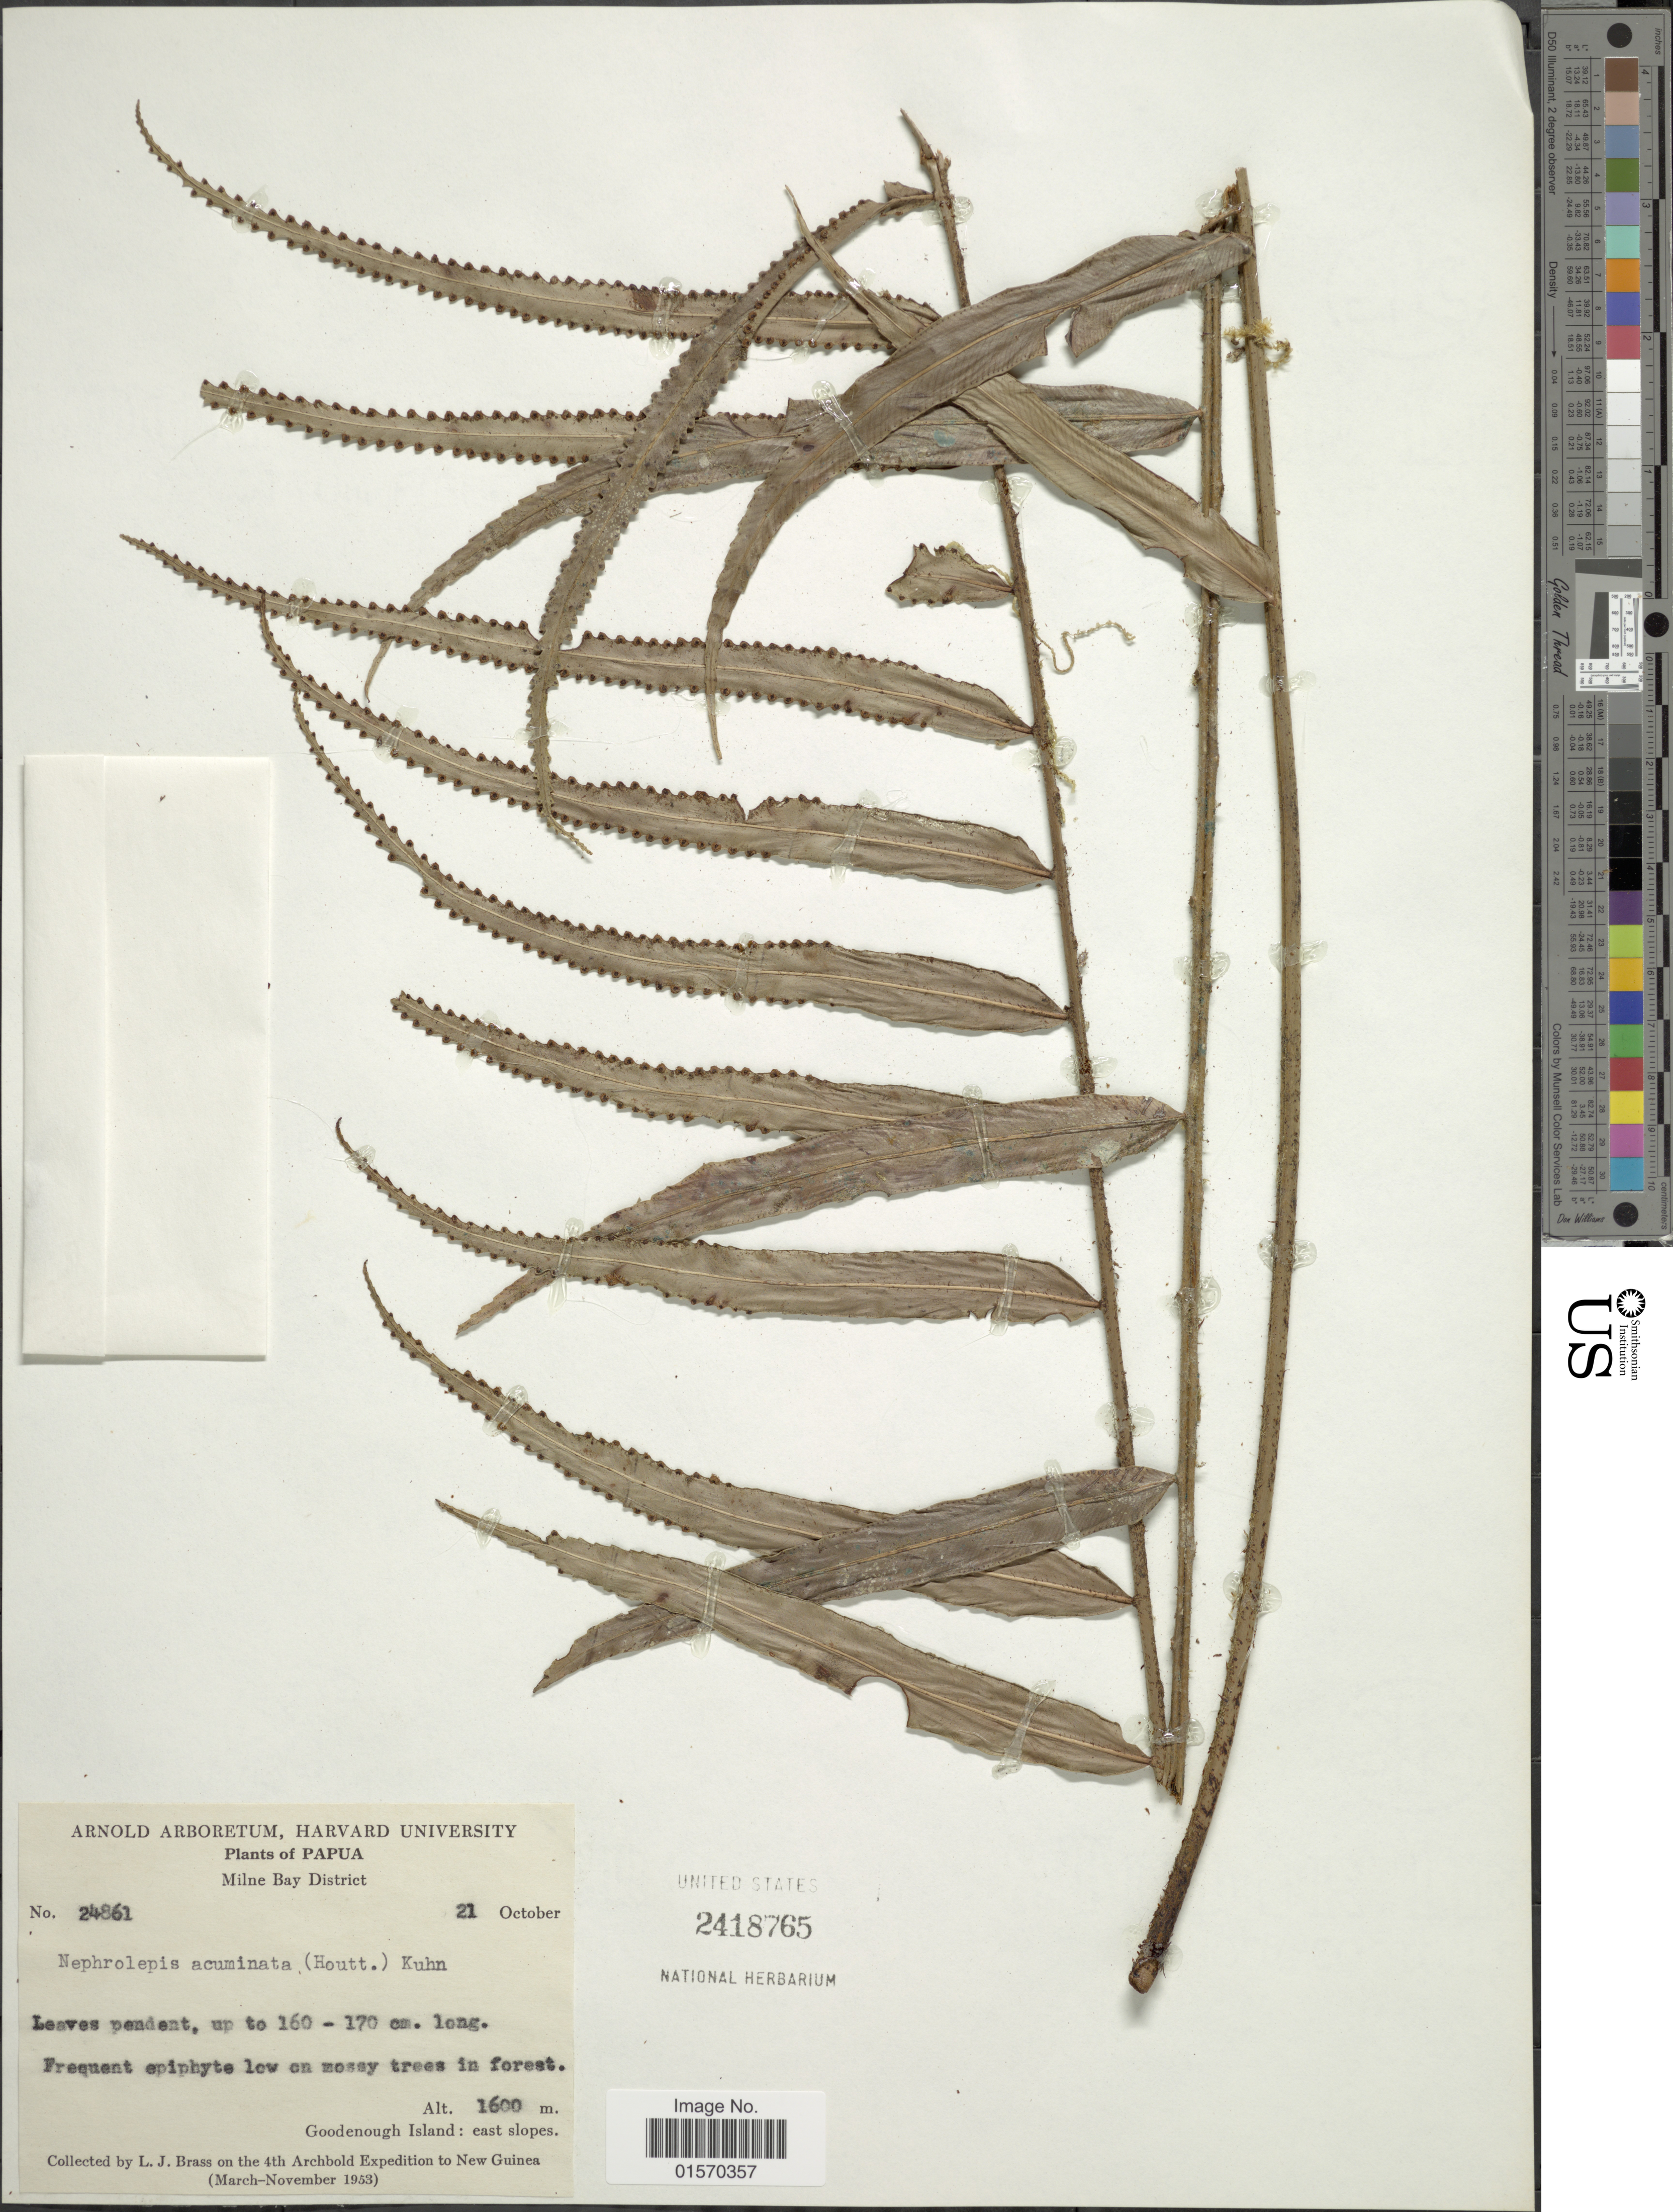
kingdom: Plantae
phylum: Tracheophyta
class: Polypodiopsida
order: Polypodiales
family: Nephrolepidaceae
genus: Nephrolepis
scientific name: Nephrolepis acuminata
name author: (Houtt.) Kuhn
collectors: L. J. Brass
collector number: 24861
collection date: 1953-10-21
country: Papua New Guinea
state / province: Milne Bay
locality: Papua. New Guinea. Goodenough Island: east slopes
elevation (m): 1600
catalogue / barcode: US 2418765